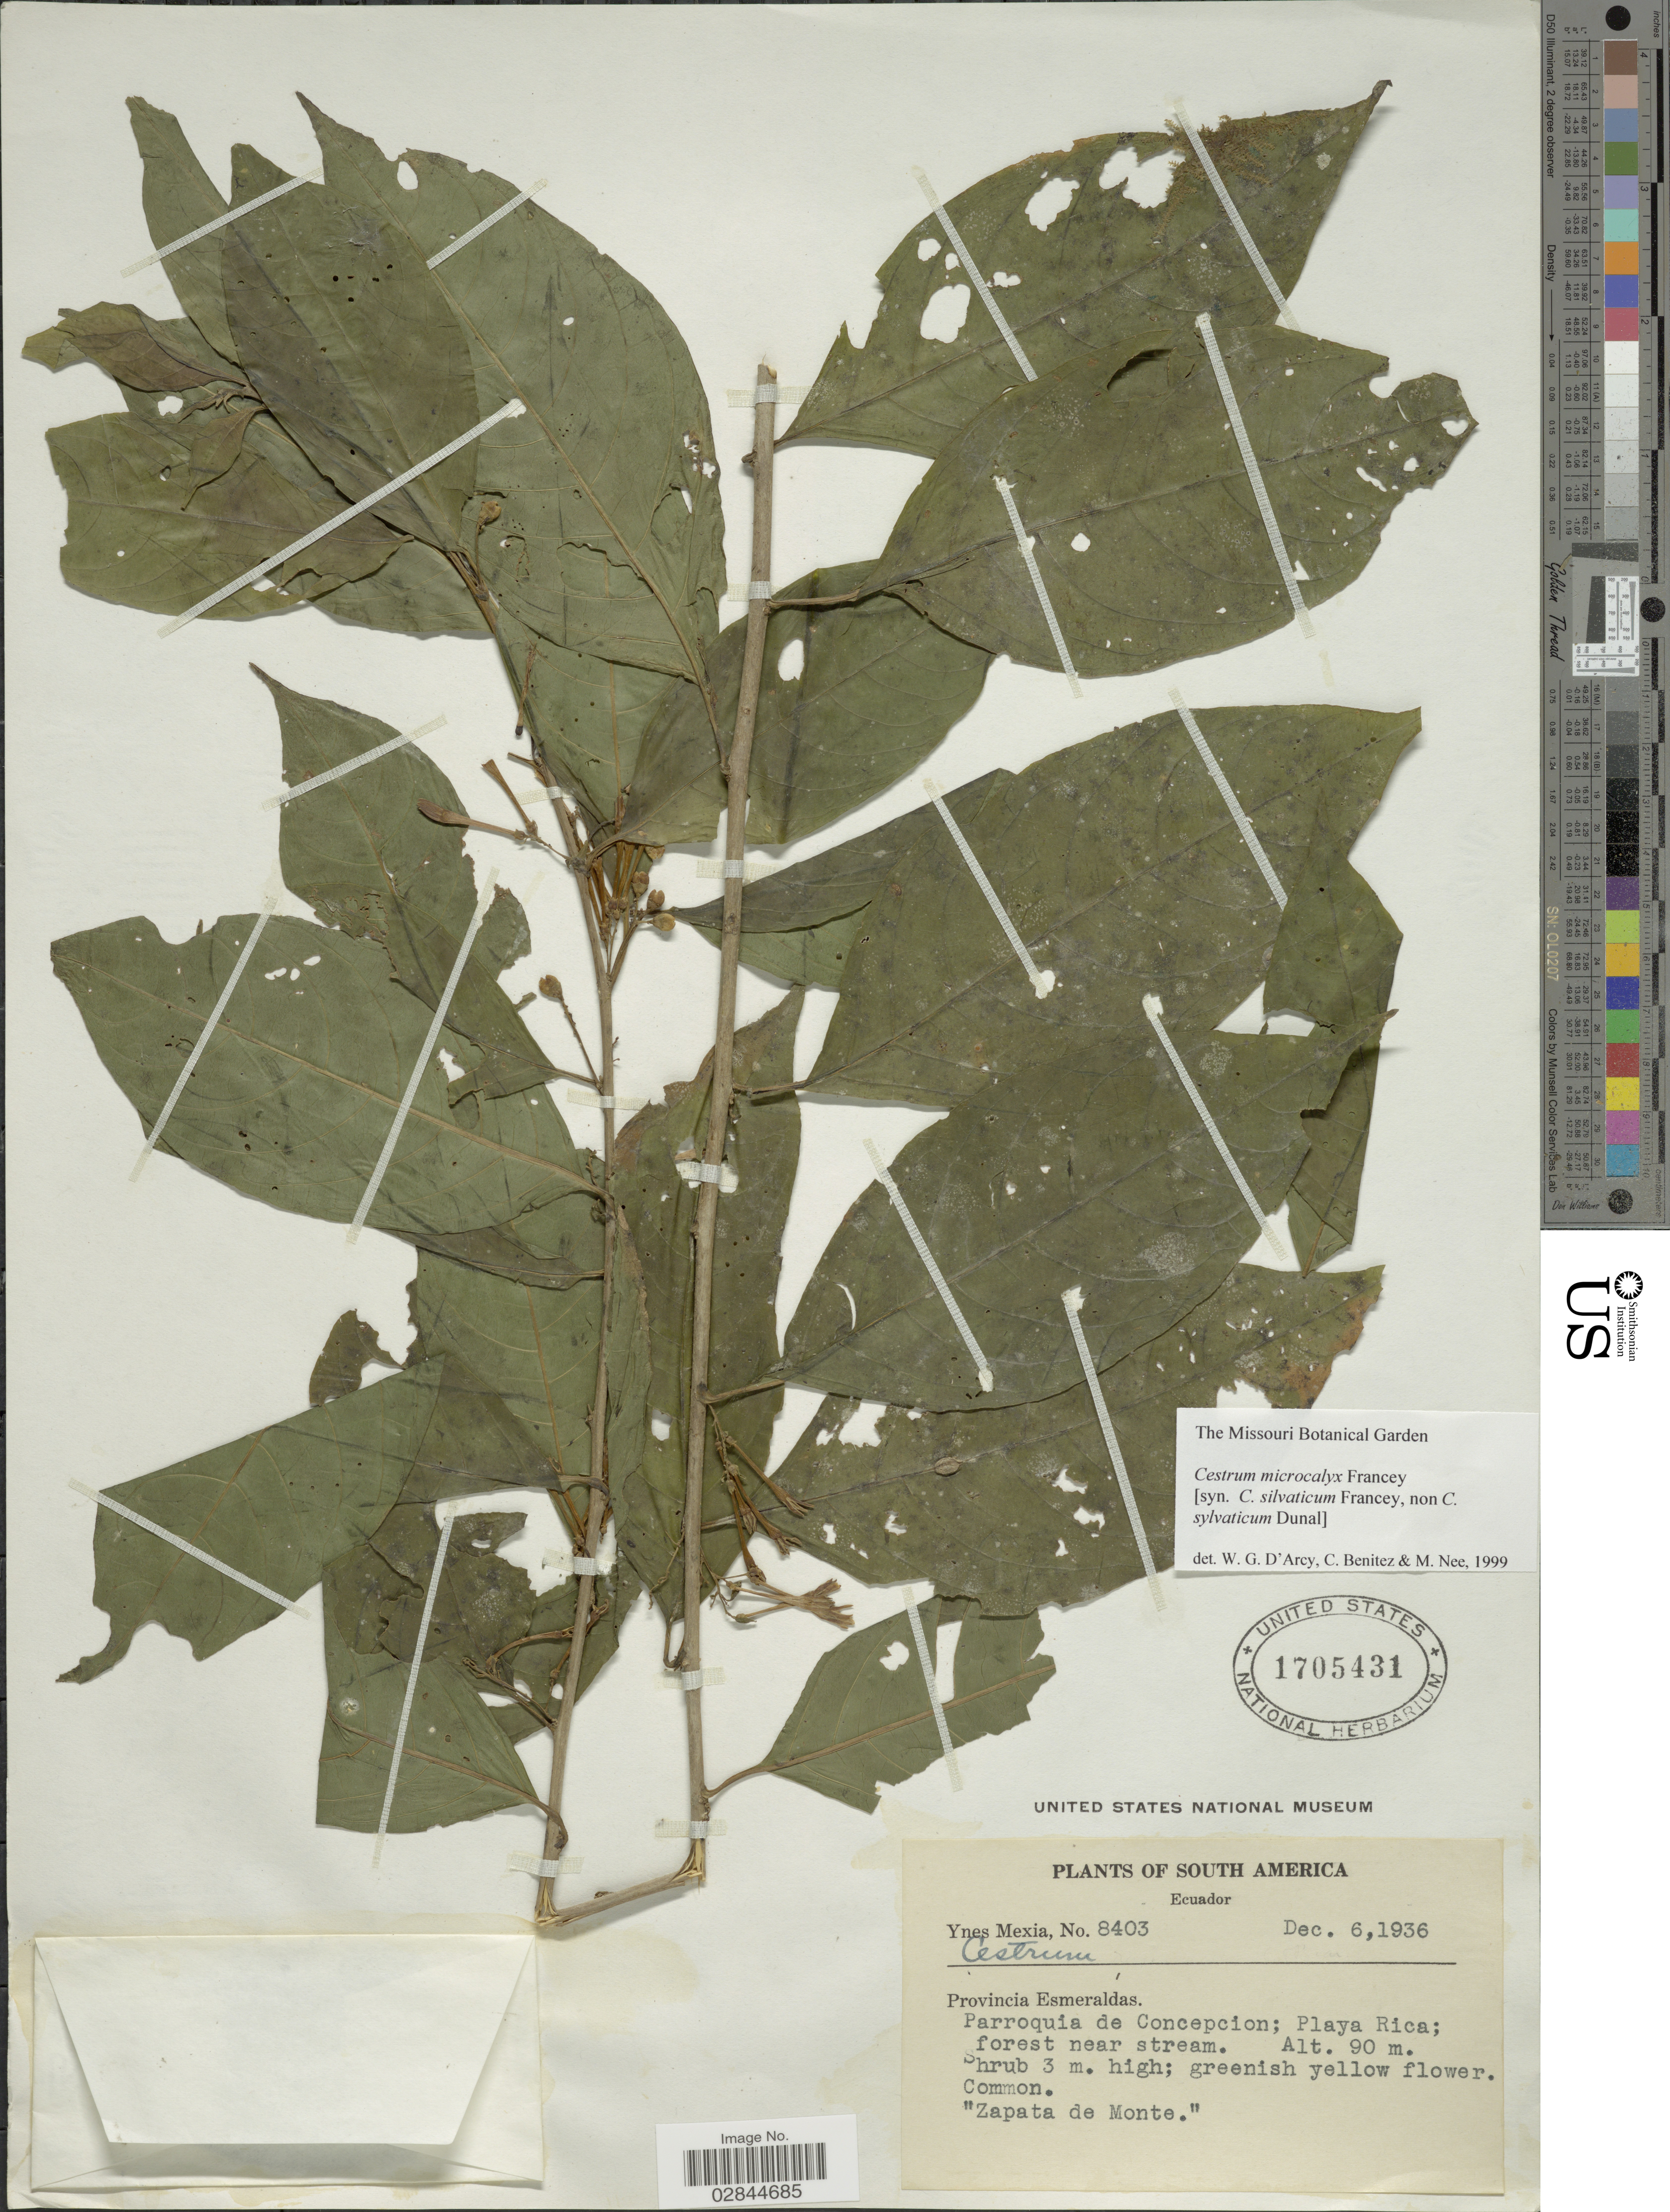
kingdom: Plantae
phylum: Tracheophyta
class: Magnoliopsida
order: Solanales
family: Solanaceae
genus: Cestrum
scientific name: Cestrum microcalyx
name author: Francey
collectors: Y. Mexia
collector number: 84003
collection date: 1936-12-06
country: Ecuador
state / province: Esmeraldas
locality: Parroquia de Concepcion; Playa Rica; forest near stream.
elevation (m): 90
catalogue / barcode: US 1705431